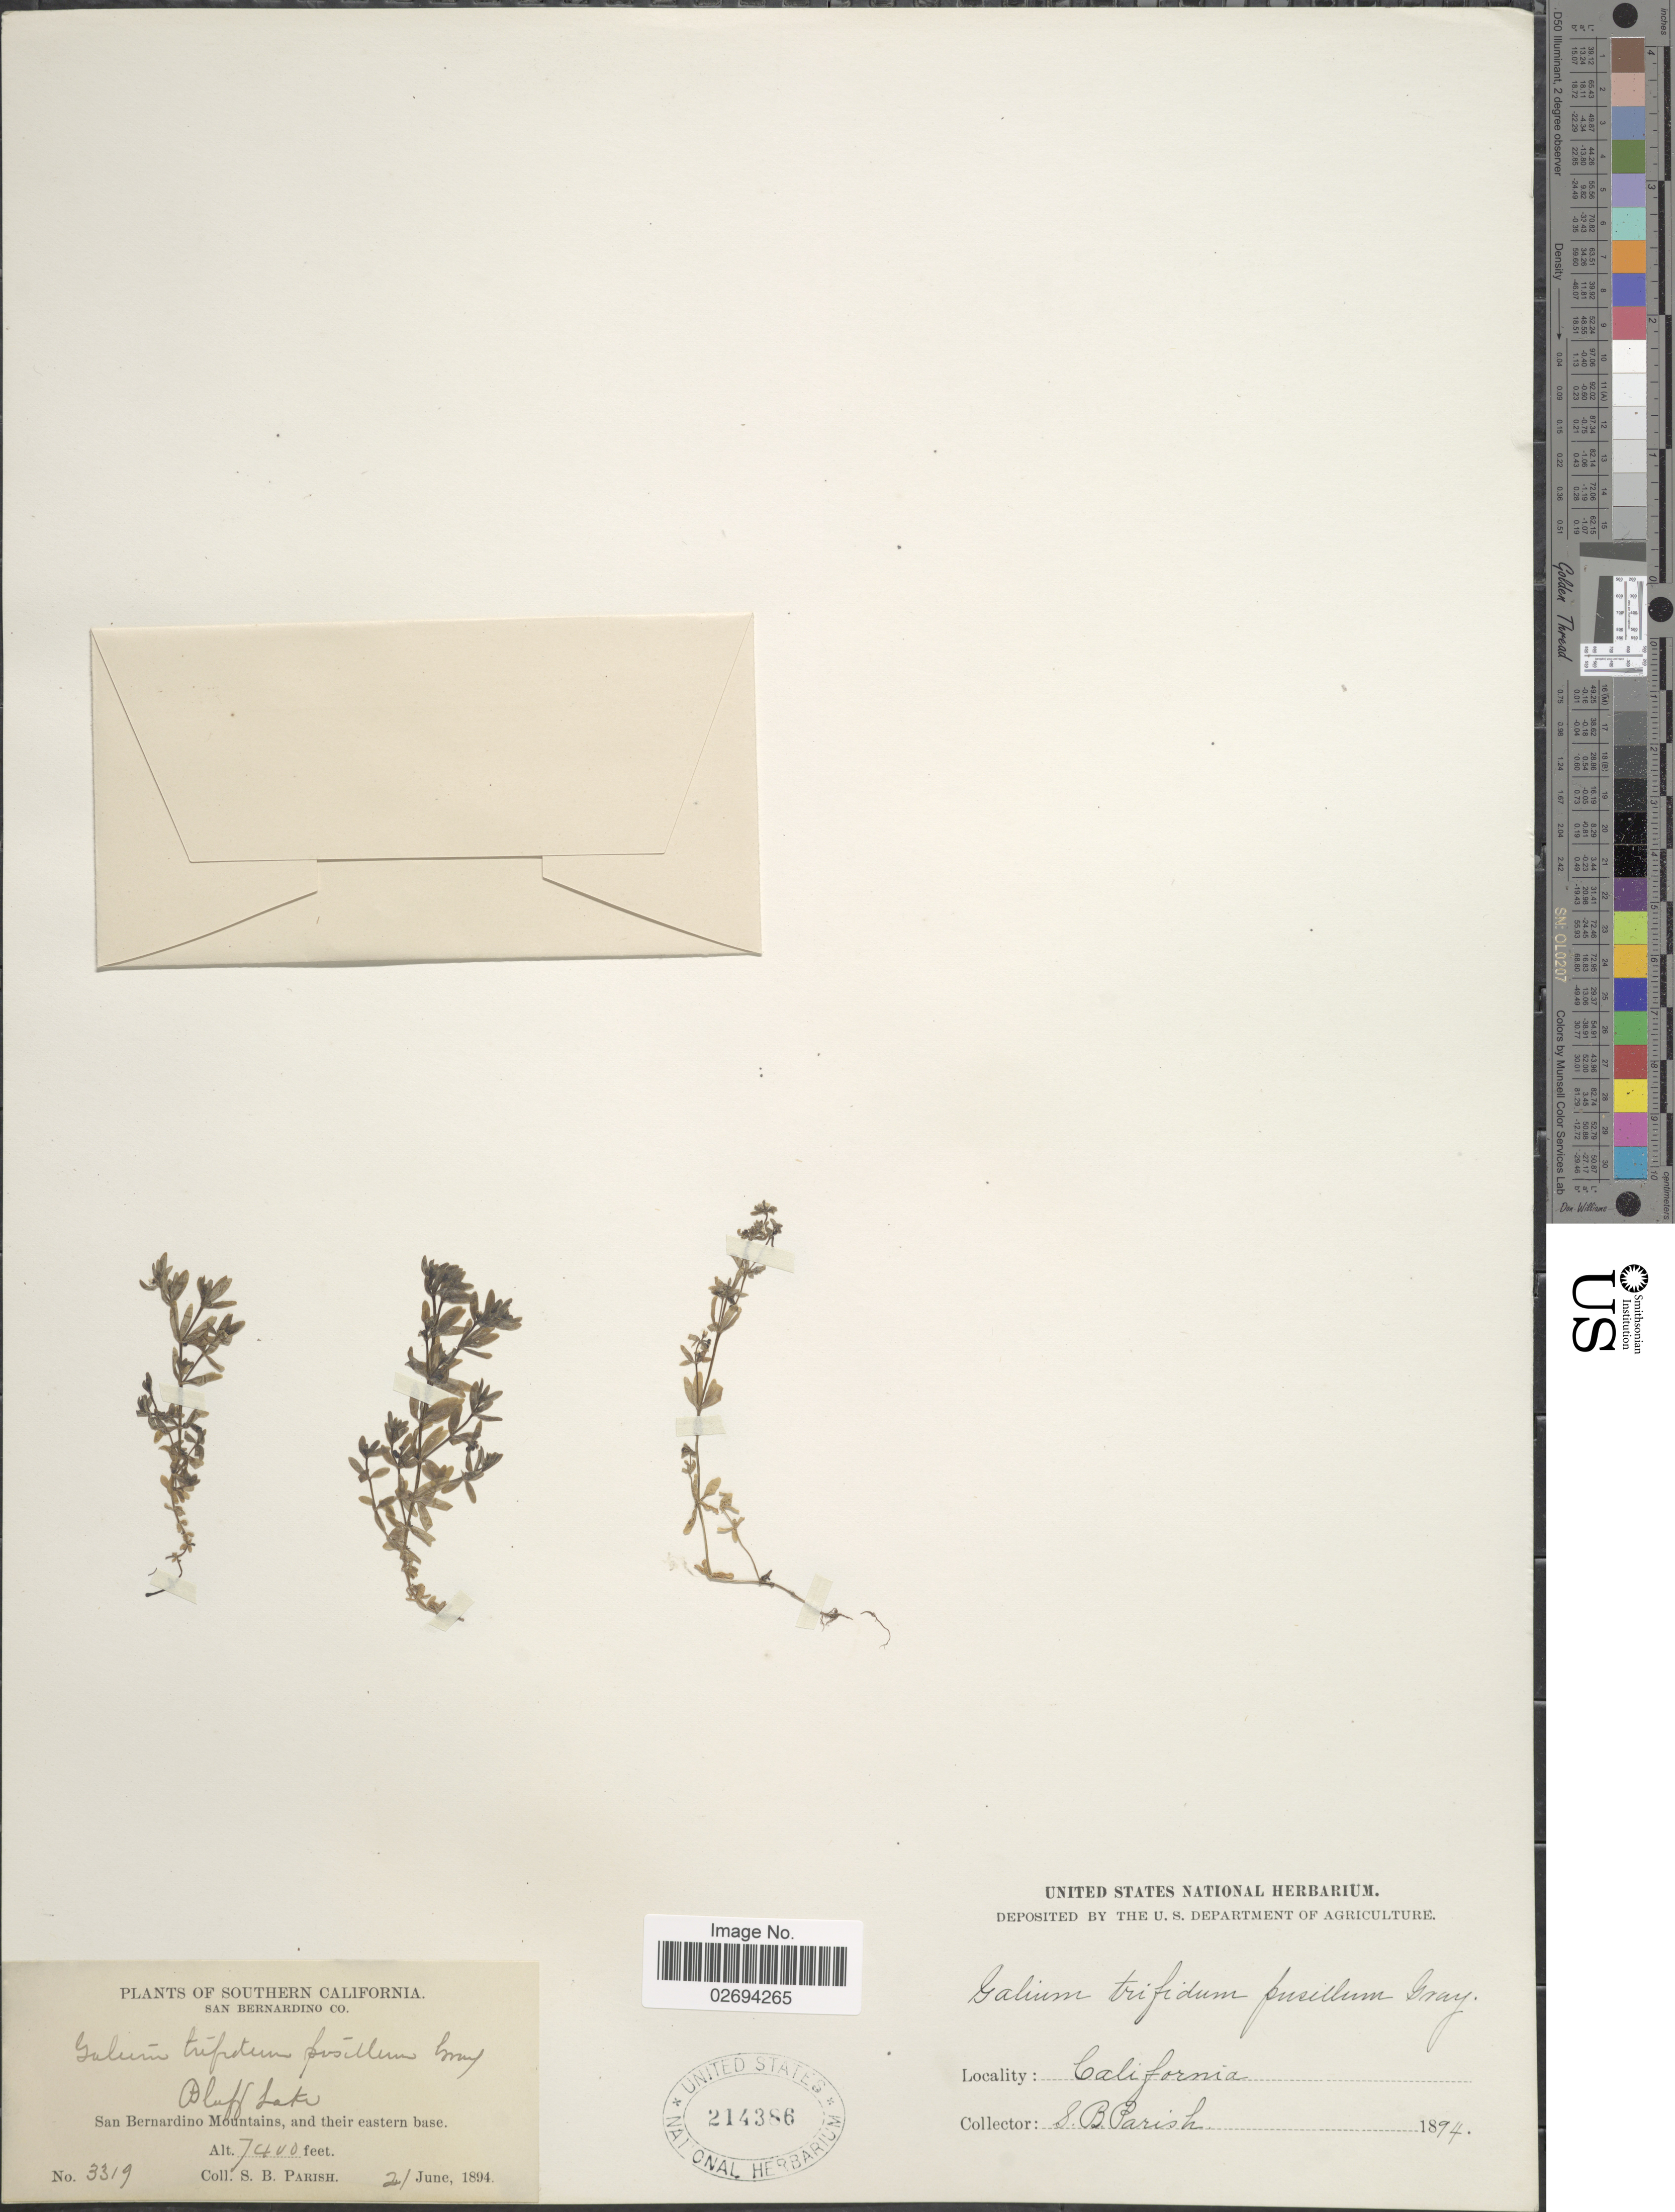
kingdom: Plantae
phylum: Tracheophyta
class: Magnoliopsida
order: Gentianales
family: Rubiaceae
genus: Galium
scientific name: Galium trifidum var. pusillum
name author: A. Gray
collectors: S. B. Parish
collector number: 3319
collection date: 1894-06-21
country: United States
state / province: California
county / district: San Bernardino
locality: Southern California. San Bernardino Co. Bluff Lake. San Bernardino Mountains, and their eastern base.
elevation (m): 2256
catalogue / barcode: US 214386